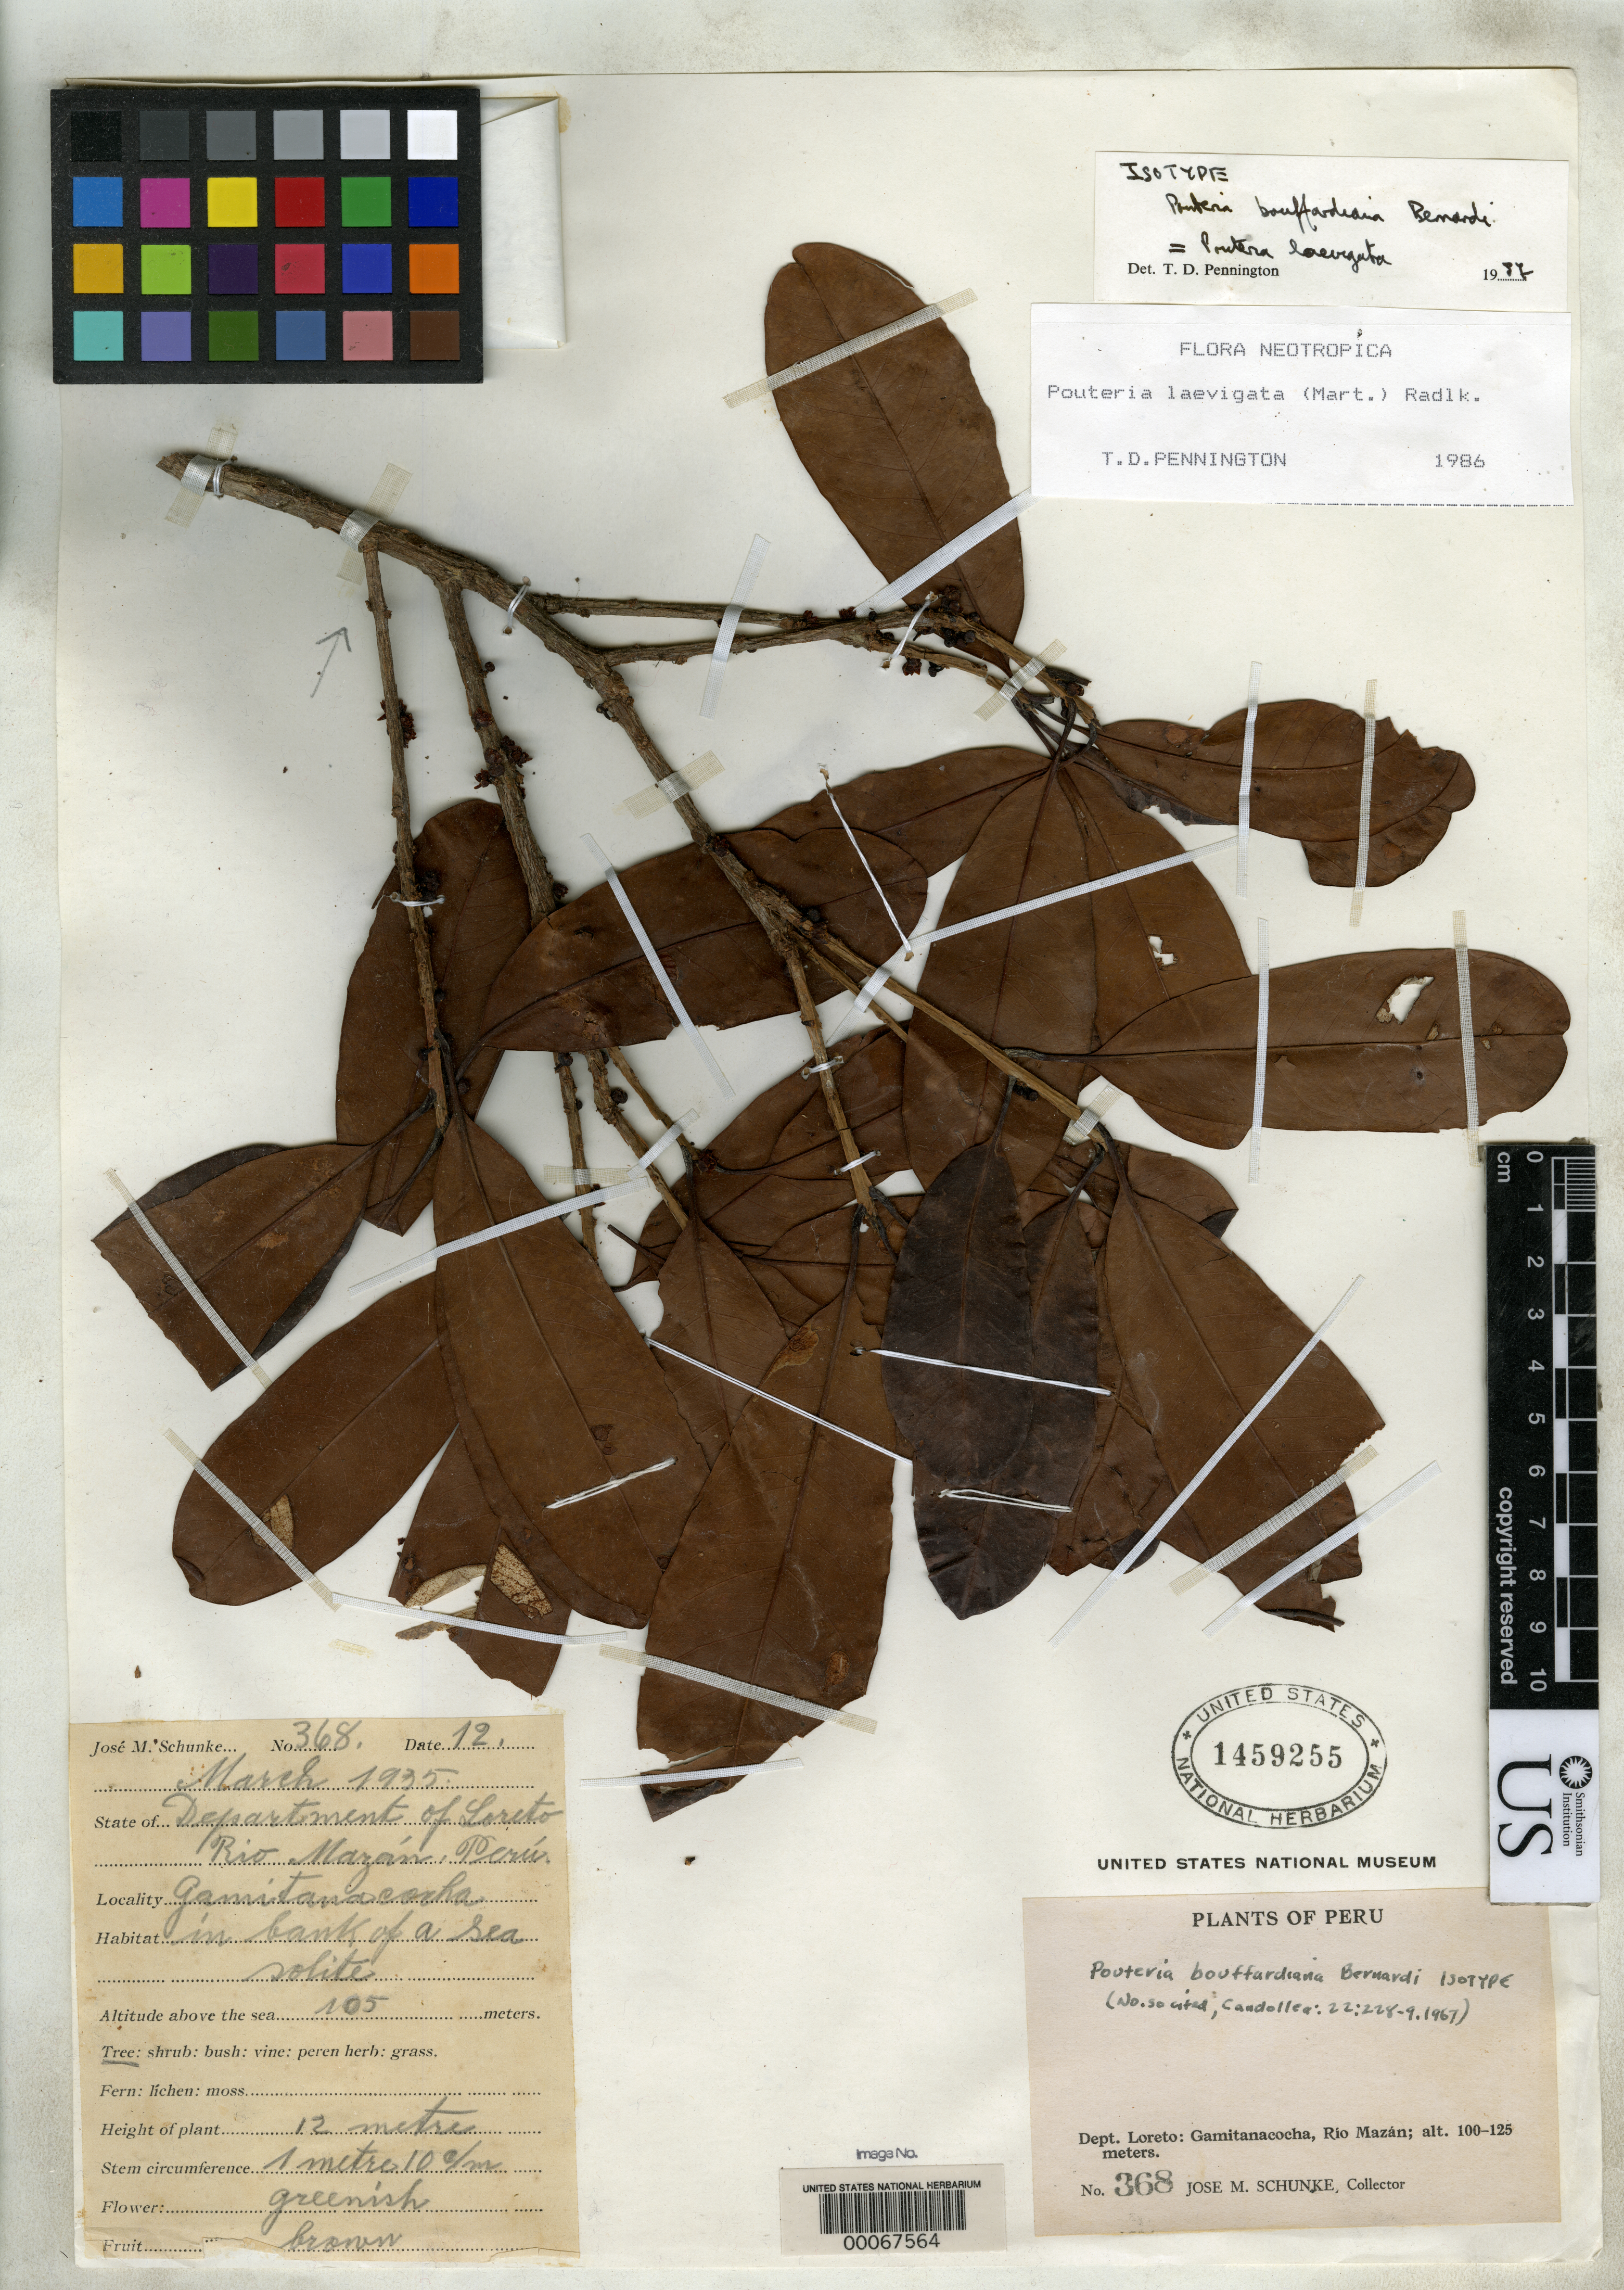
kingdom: Plantae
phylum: Tracheophyta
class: Magnoliopsida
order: Ericales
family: Sapotaceae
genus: Pouteria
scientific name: Pouteria bouffardiana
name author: Bernardi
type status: Isotype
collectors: J. M. Schunke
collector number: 368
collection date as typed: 12 Mar 1935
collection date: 1935-03-12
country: Peru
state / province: Loreto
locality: Gamitanacocha, Rio Mazan.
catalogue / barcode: US 1459255